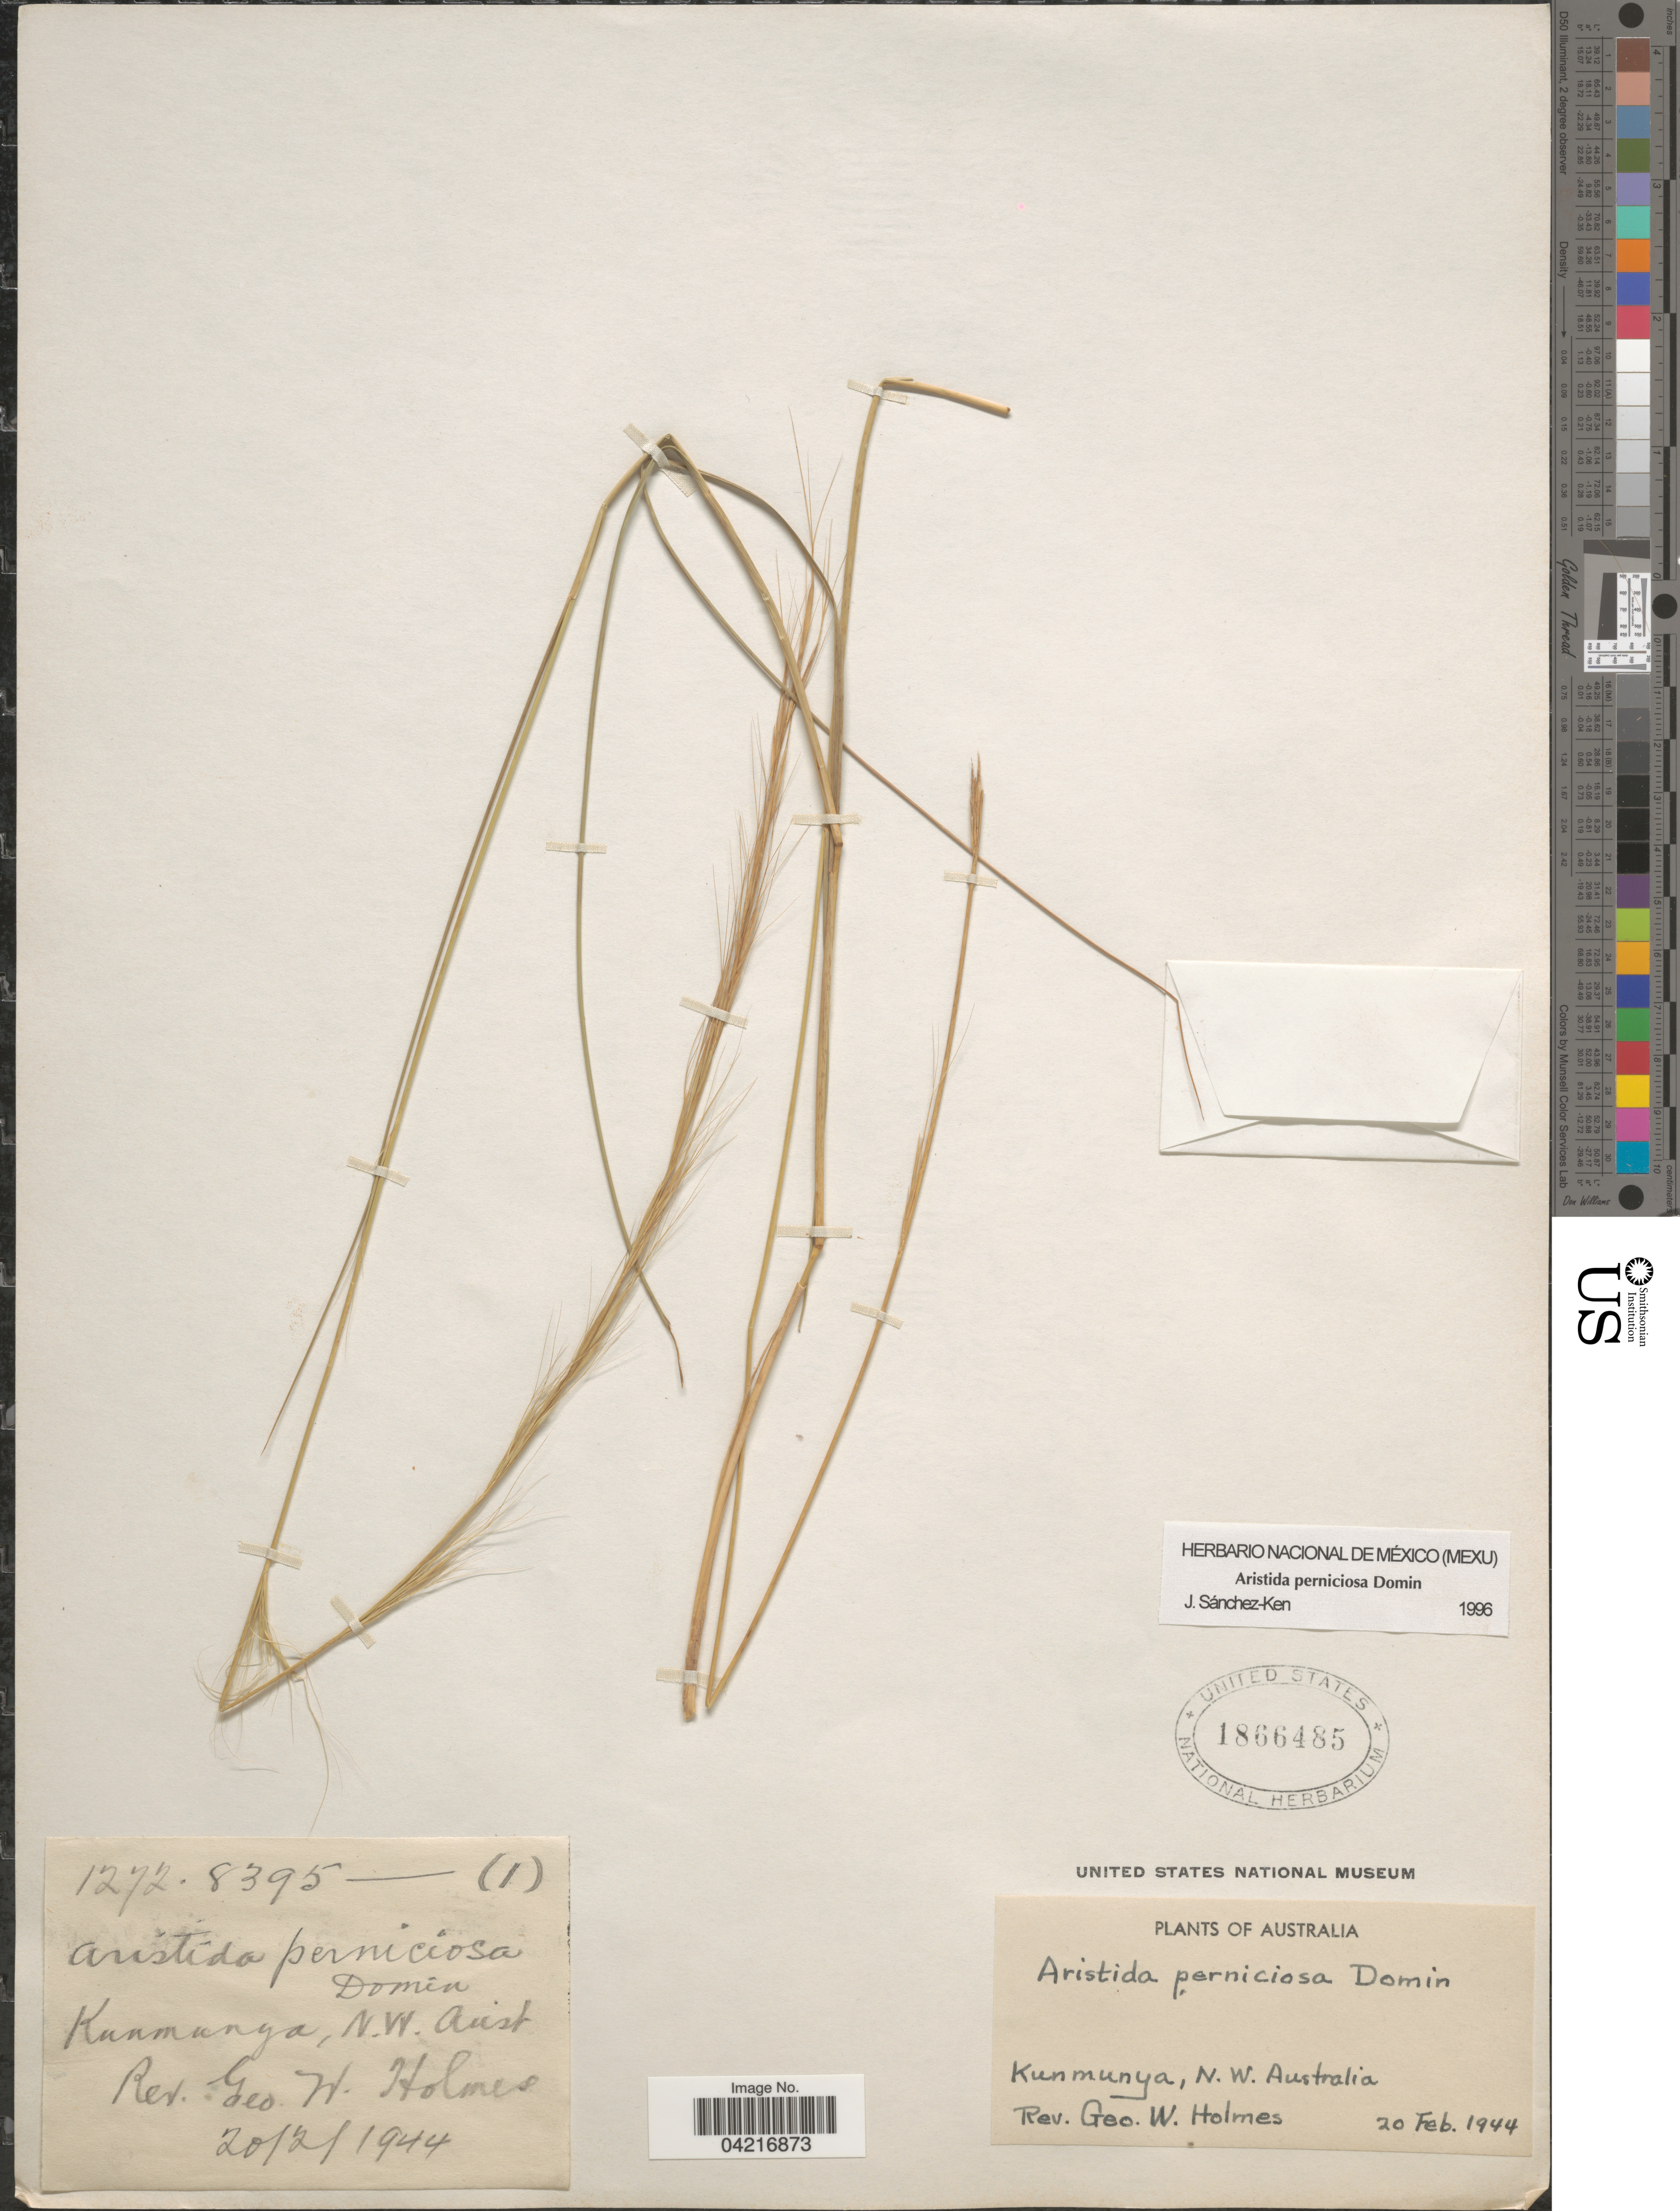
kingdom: Plantae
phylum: Tracheophyta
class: Liliopsida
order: Poales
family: Poaceae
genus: Aristida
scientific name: Aristida perniciosa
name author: Domin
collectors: G. Holmes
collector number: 1272.8395/1?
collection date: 1944-02-20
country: Australia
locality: Kunmunya, N.W. Australia.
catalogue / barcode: US 1866485